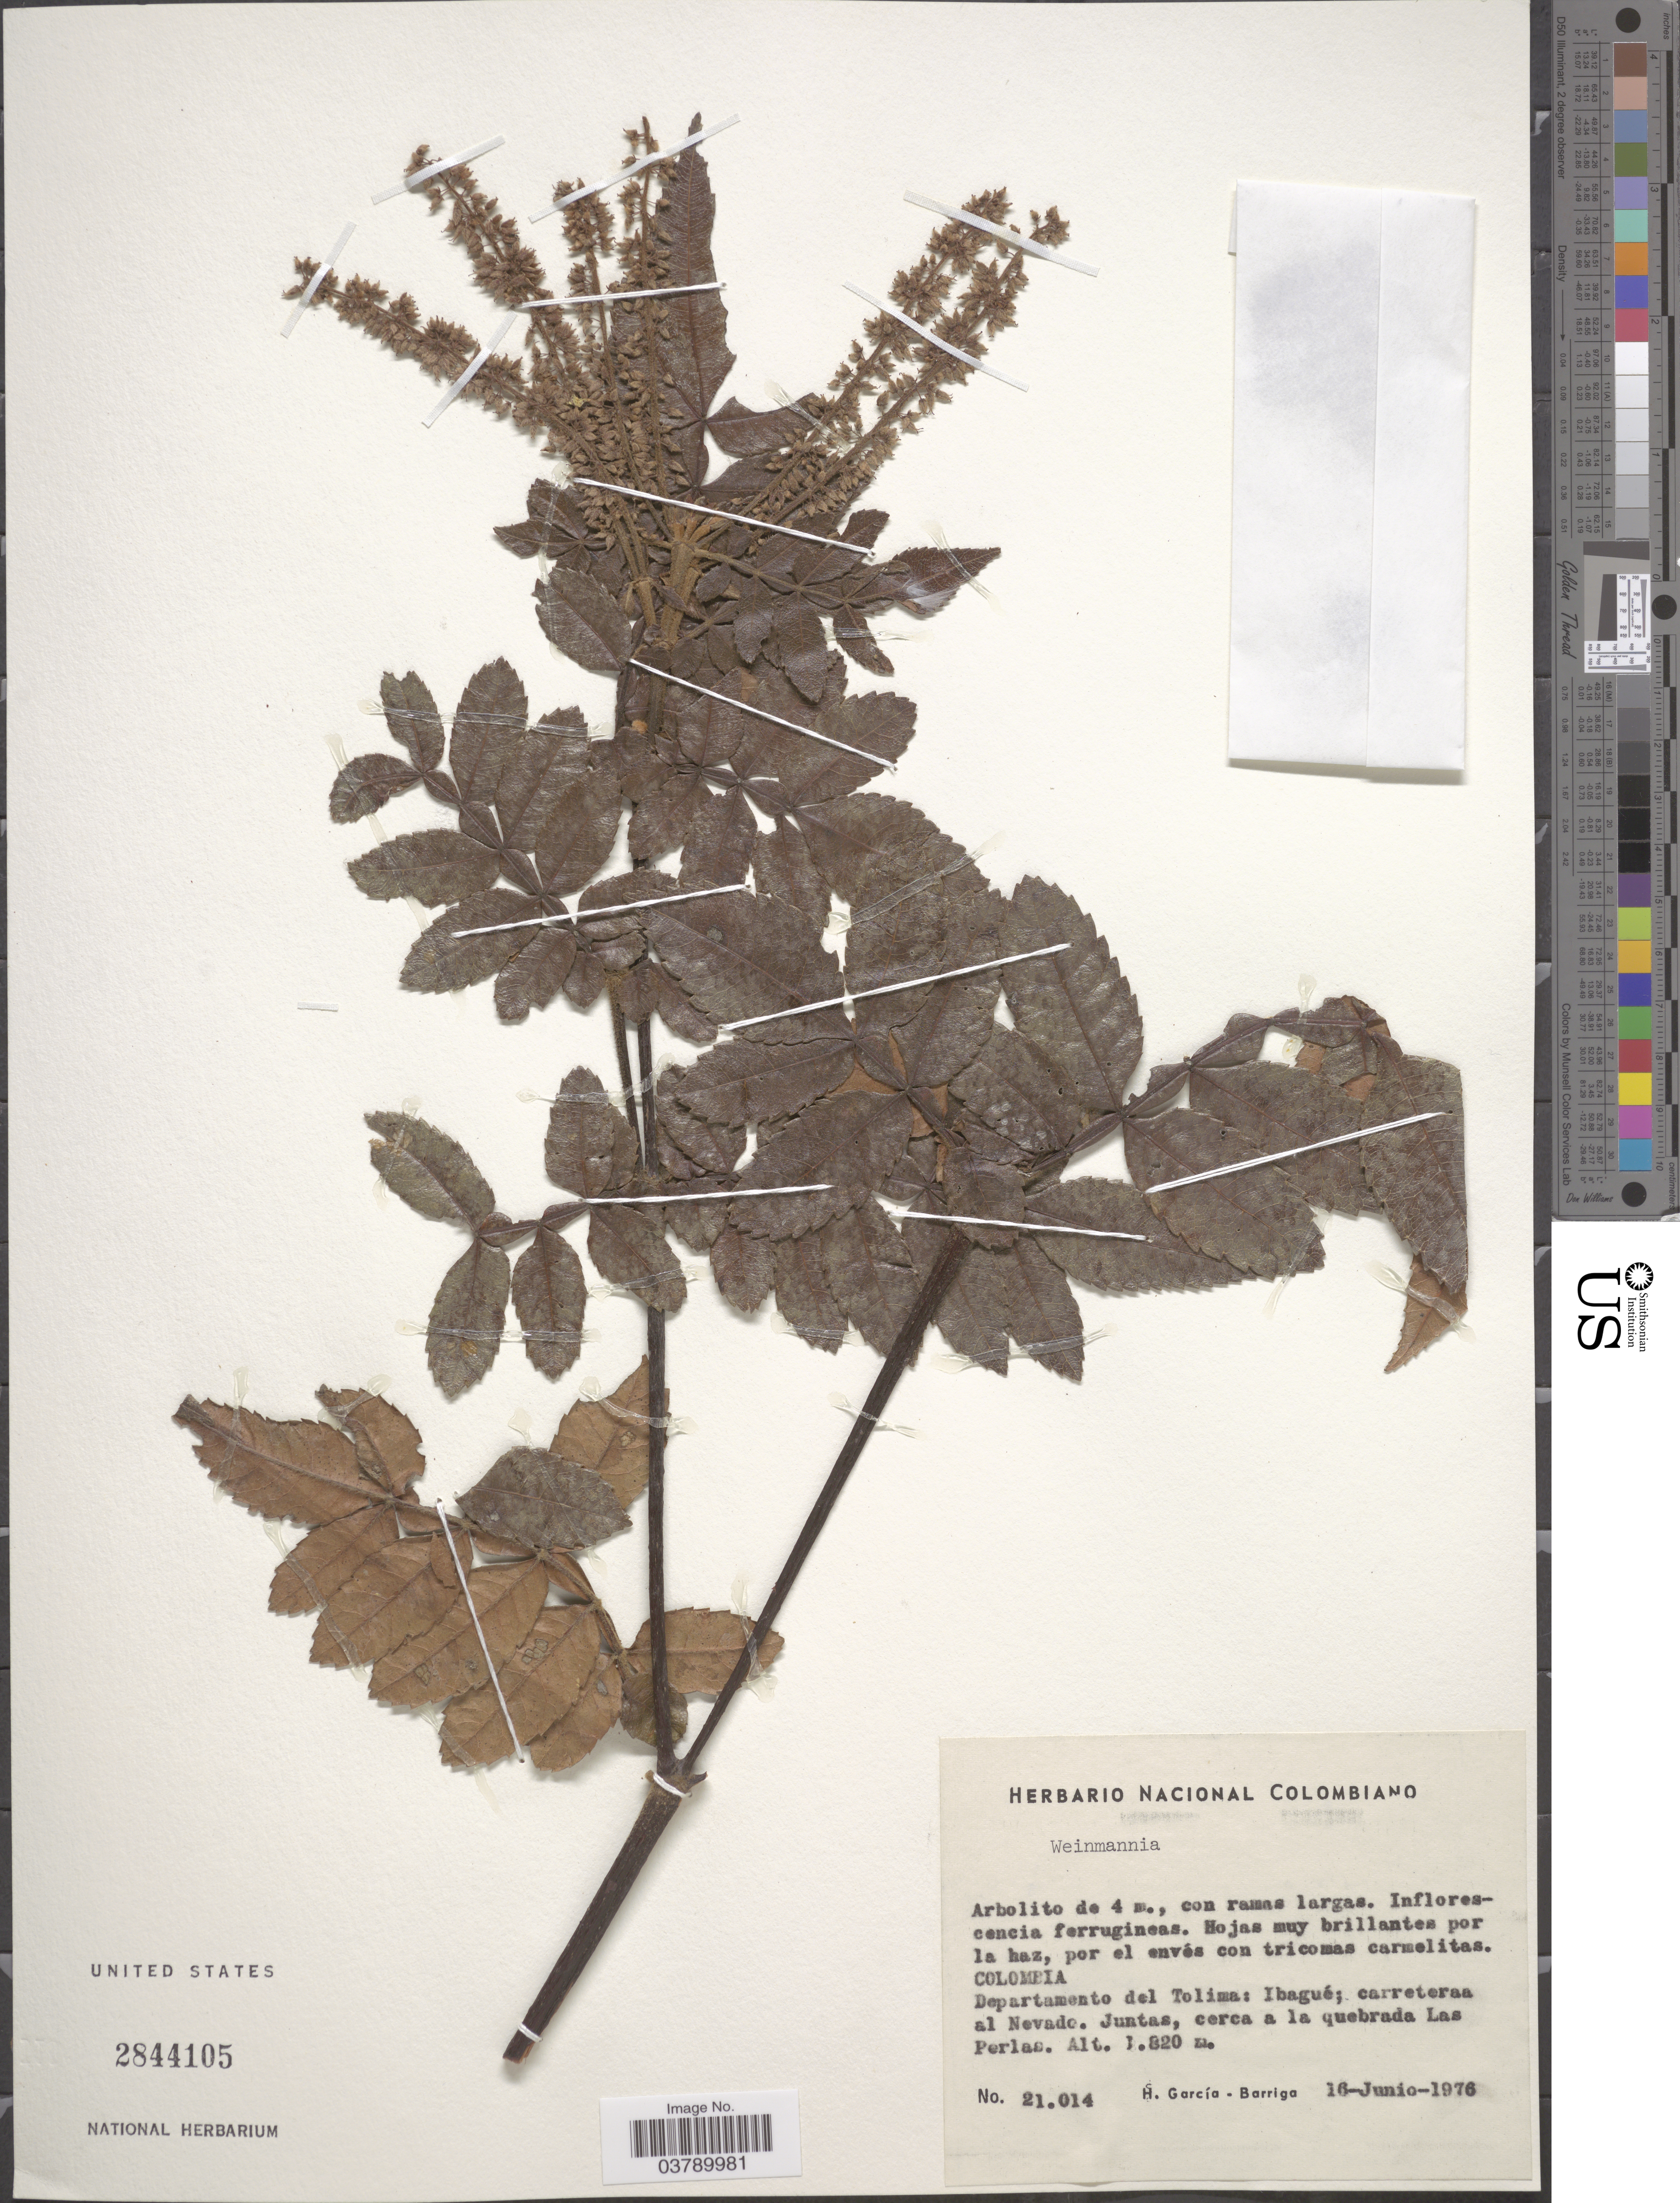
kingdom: Plantae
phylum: Tracheophyta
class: Magnoliopsida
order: Oxalidales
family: Cunoniaceae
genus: Weinmannia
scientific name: Weinmannia sp.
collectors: H. García Barriga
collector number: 21014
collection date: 1976-06-16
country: Colombia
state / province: Tolima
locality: Departamento del Tolima: Ibagué; carretera al Nevado. Juntas, cerca a la quebrada Las Perlas.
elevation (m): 1820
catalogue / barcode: US 2844105